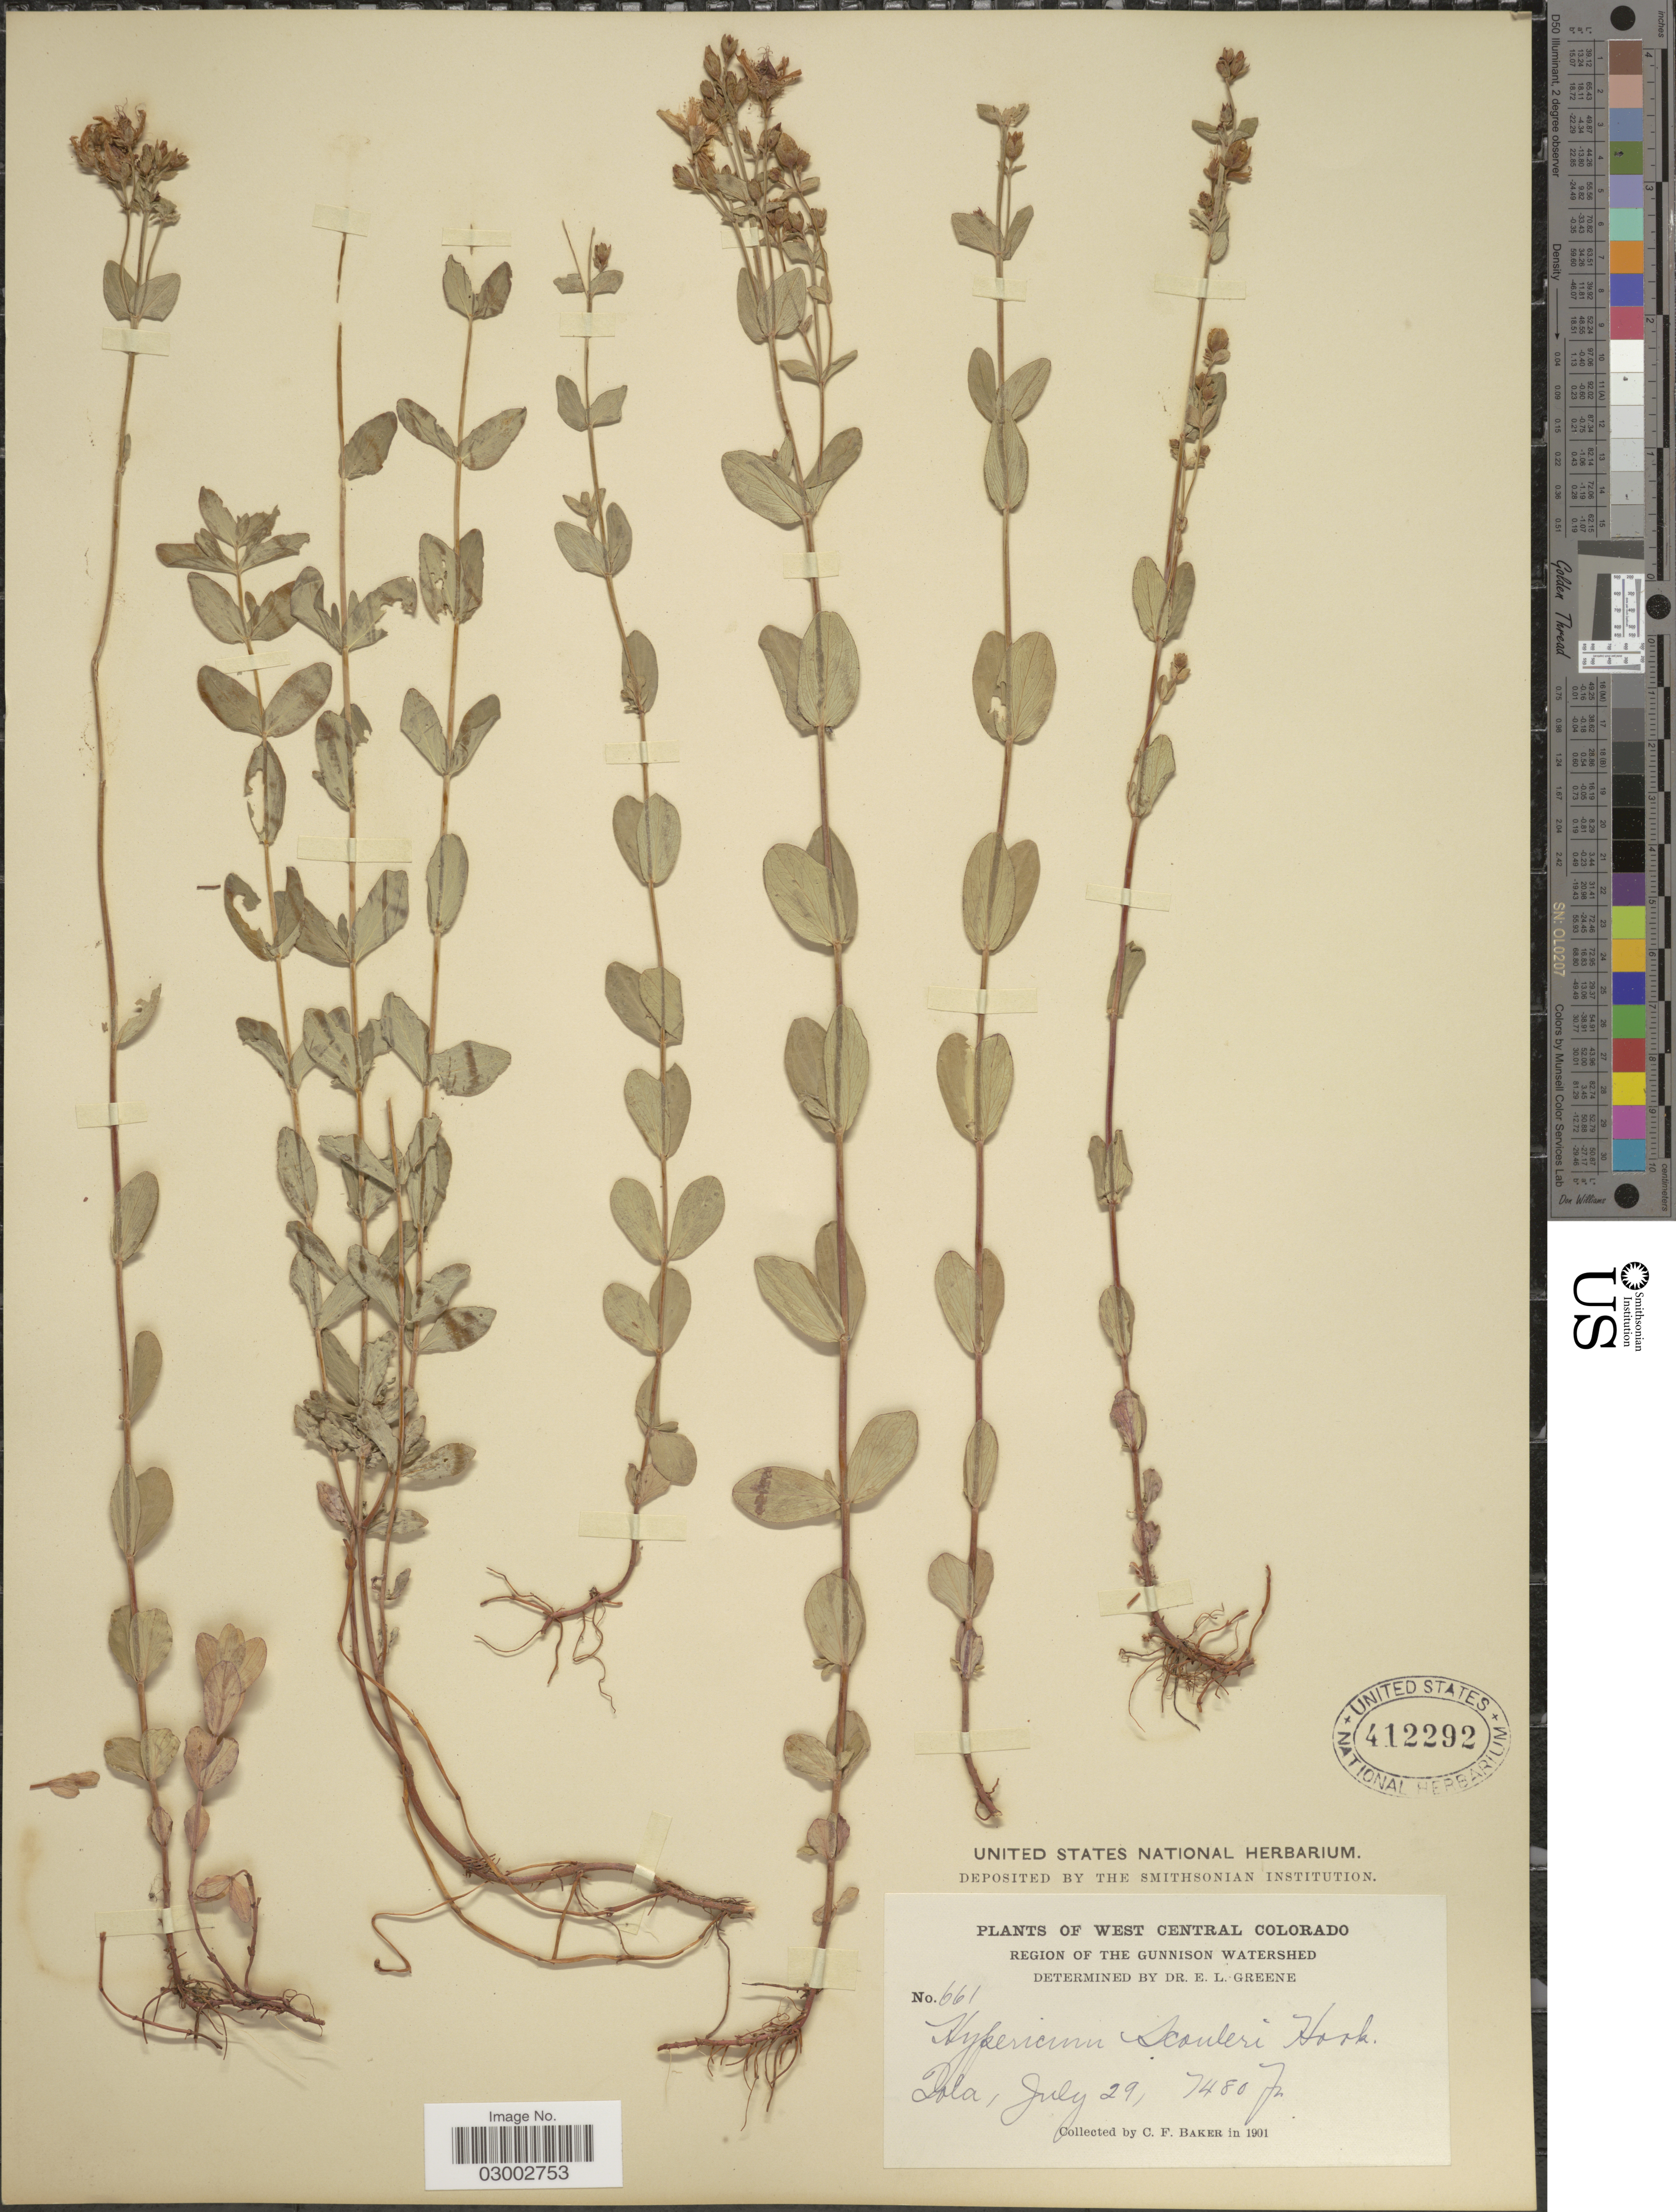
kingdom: Plantae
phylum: Tracheophyta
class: Magnoliopsida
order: Malpighiales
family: Hypericaceae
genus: Hypericum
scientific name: Hypericum scouleri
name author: Hook.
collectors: C. F. Baker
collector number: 661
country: United States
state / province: Colorado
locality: West Central Colorado. Region of the Gunnison Watershed.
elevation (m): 2280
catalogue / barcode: US 412292